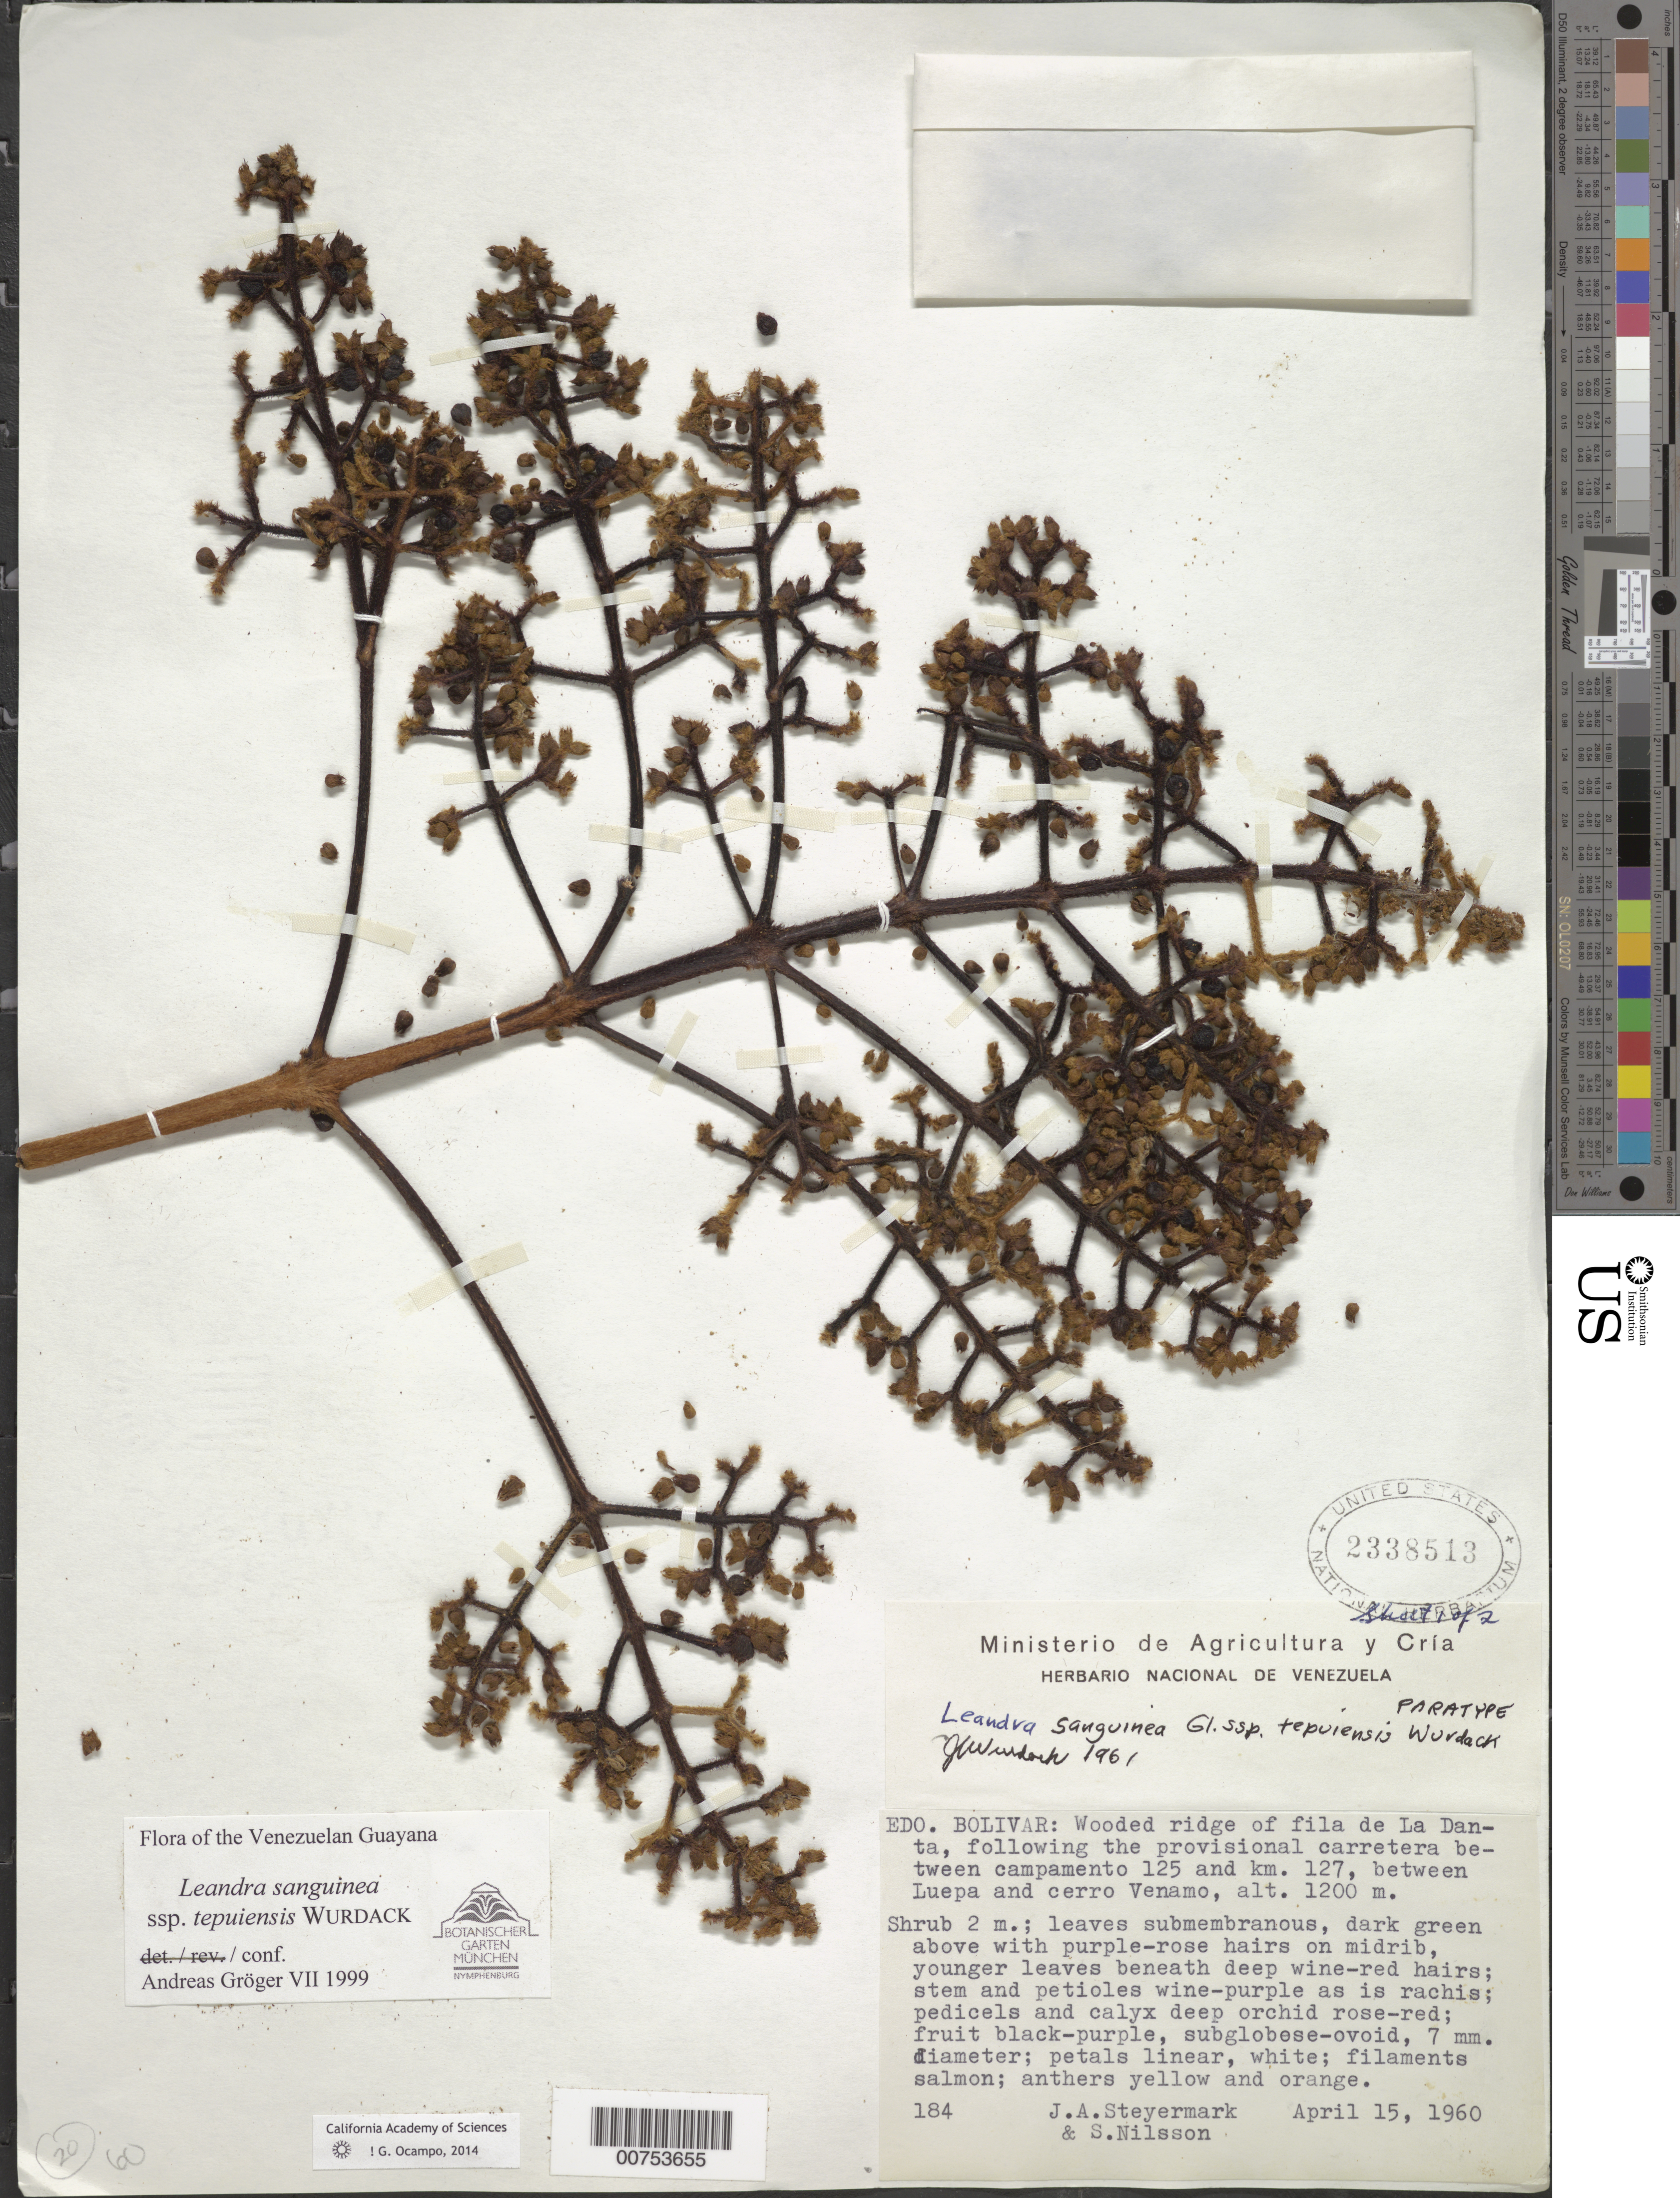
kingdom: Plantae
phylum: Tracheophyta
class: Magnoliopsida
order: Myrtales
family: Melastomataceae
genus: Leandra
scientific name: Leandra sanguinea subsp. tepuiensis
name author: Wurdack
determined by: Gröger, A.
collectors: J. Steyermark & S. Nilsson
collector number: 60 184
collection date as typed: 15-Apr-60 to 17-Apr-60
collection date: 1960-04-15/1960-04-17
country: Venezuela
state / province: Bolívar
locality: Fila La Danta, following the provisional carretera between campamento 125 and km 127, between Luepa and cerro Venamo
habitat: Wooded ridge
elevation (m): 1200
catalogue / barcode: US 2338513